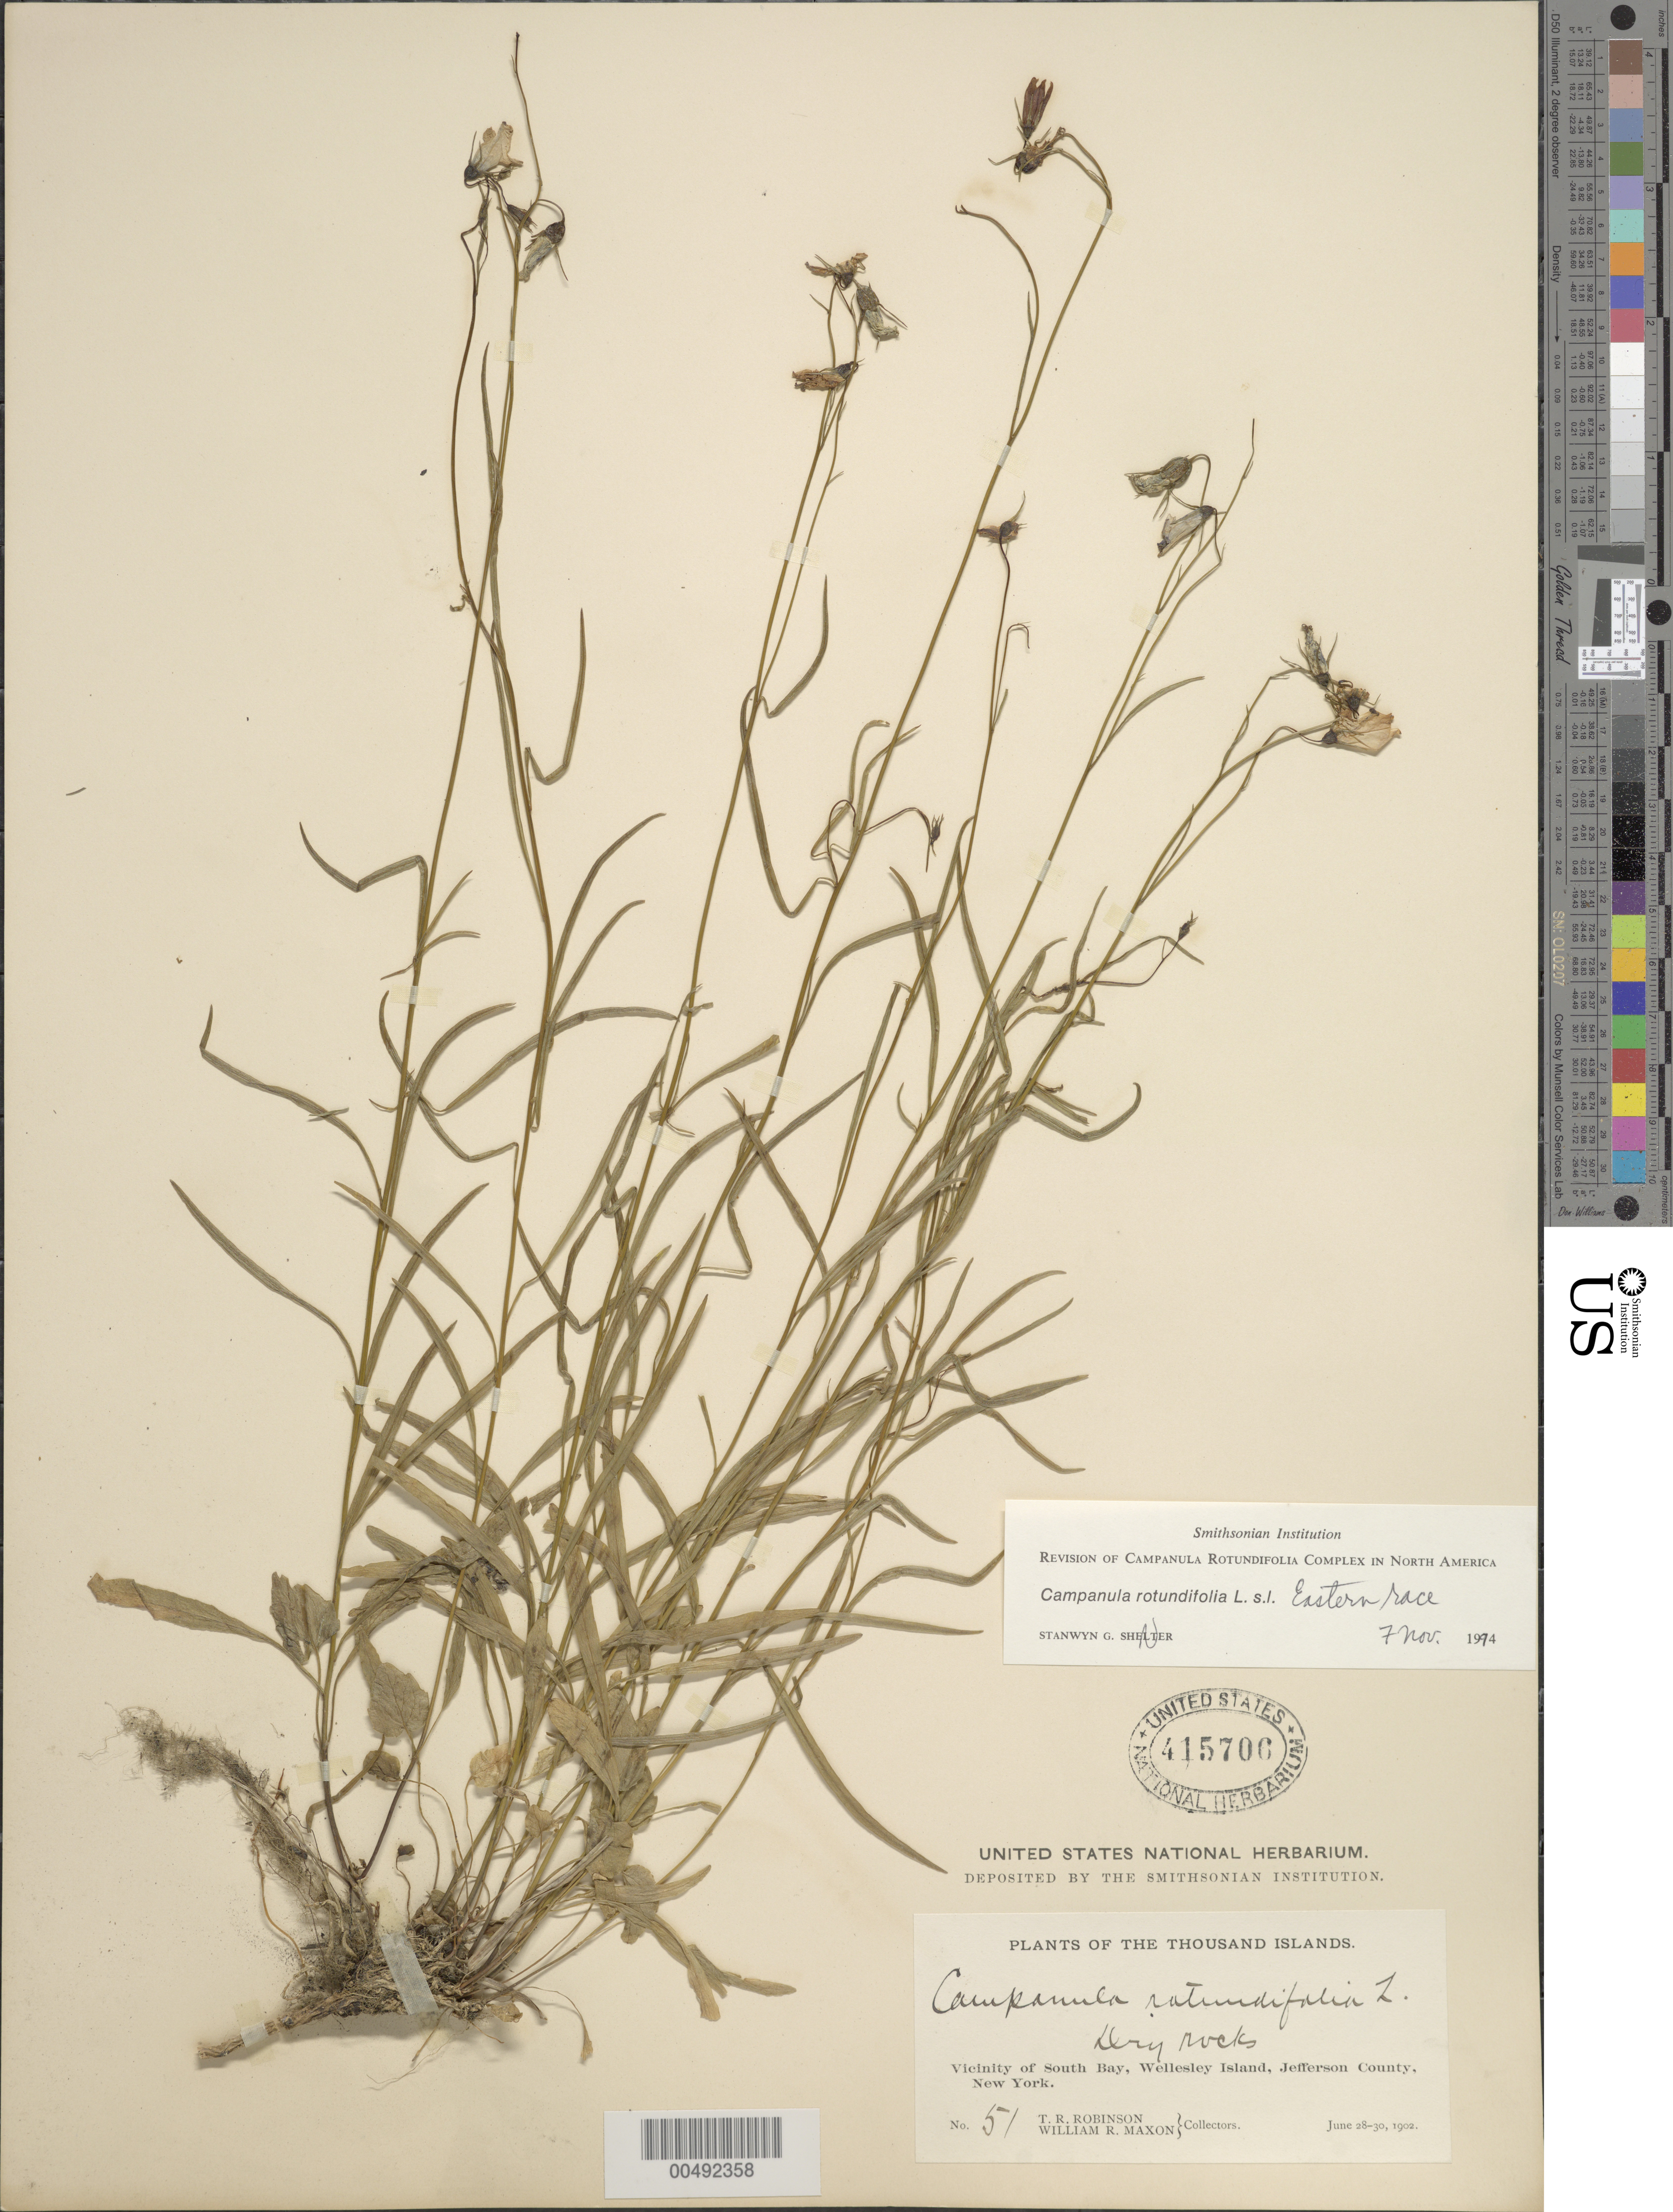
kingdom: Plantae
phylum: Tracheophyta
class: Magnoliopsida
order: Asterales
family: Campanulaceae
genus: Campanula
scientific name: Campanula rotundifolia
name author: L.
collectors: T. R. Robinson & W. R. Maxon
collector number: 51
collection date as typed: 28 Jun 1902 to 30 Jun 1902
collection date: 1902-06-28/1902-06-30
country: United States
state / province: New York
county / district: Jefferson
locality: Wellesley Island, South Bay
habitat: dry rocks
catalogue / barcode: US 415706